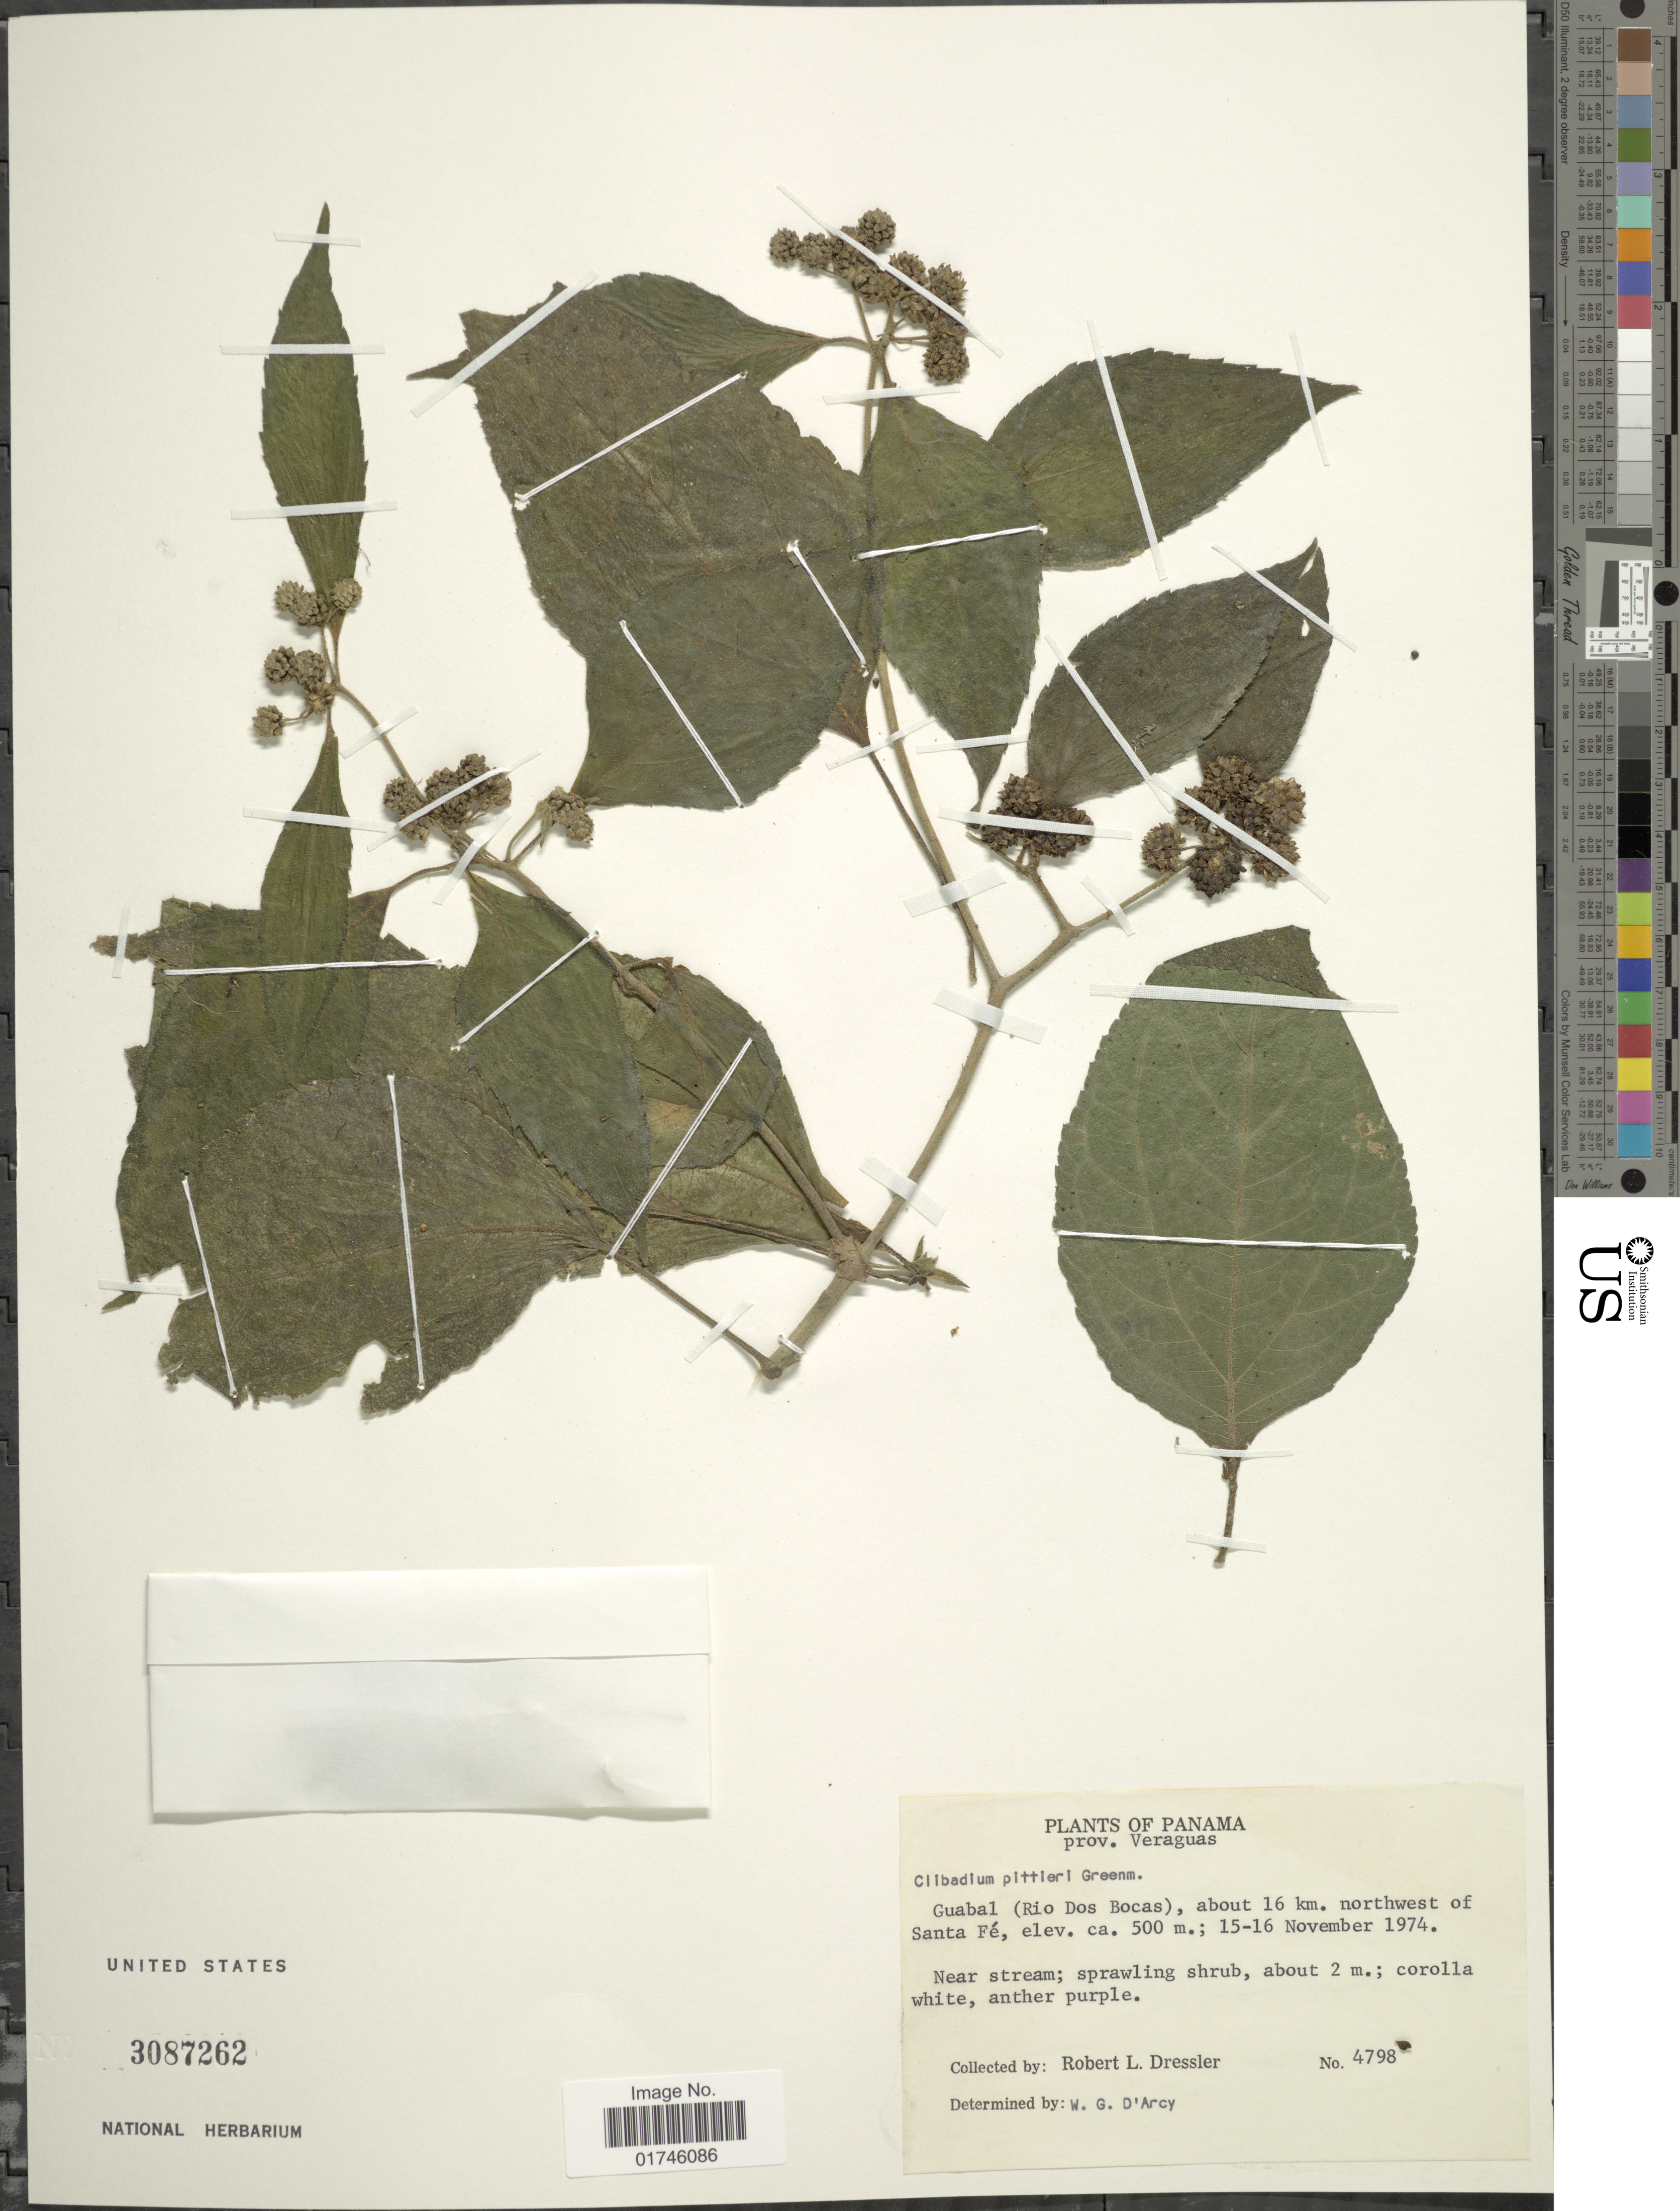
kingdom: Plantae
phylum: Tracheophyta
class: Magnoliopsida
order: Asterales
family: Asteraceae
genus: Clibadium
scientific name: Clibadium eggersii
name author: Hieron.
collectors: R. Dressler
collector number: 4798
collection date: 1974-11-15/1974-11-16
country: Panama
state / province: Veraguas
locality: Guabal (Rio Dos Bocas), about 16 km. northwest of Santa Fe.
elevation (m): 500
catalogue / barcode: US 3087262